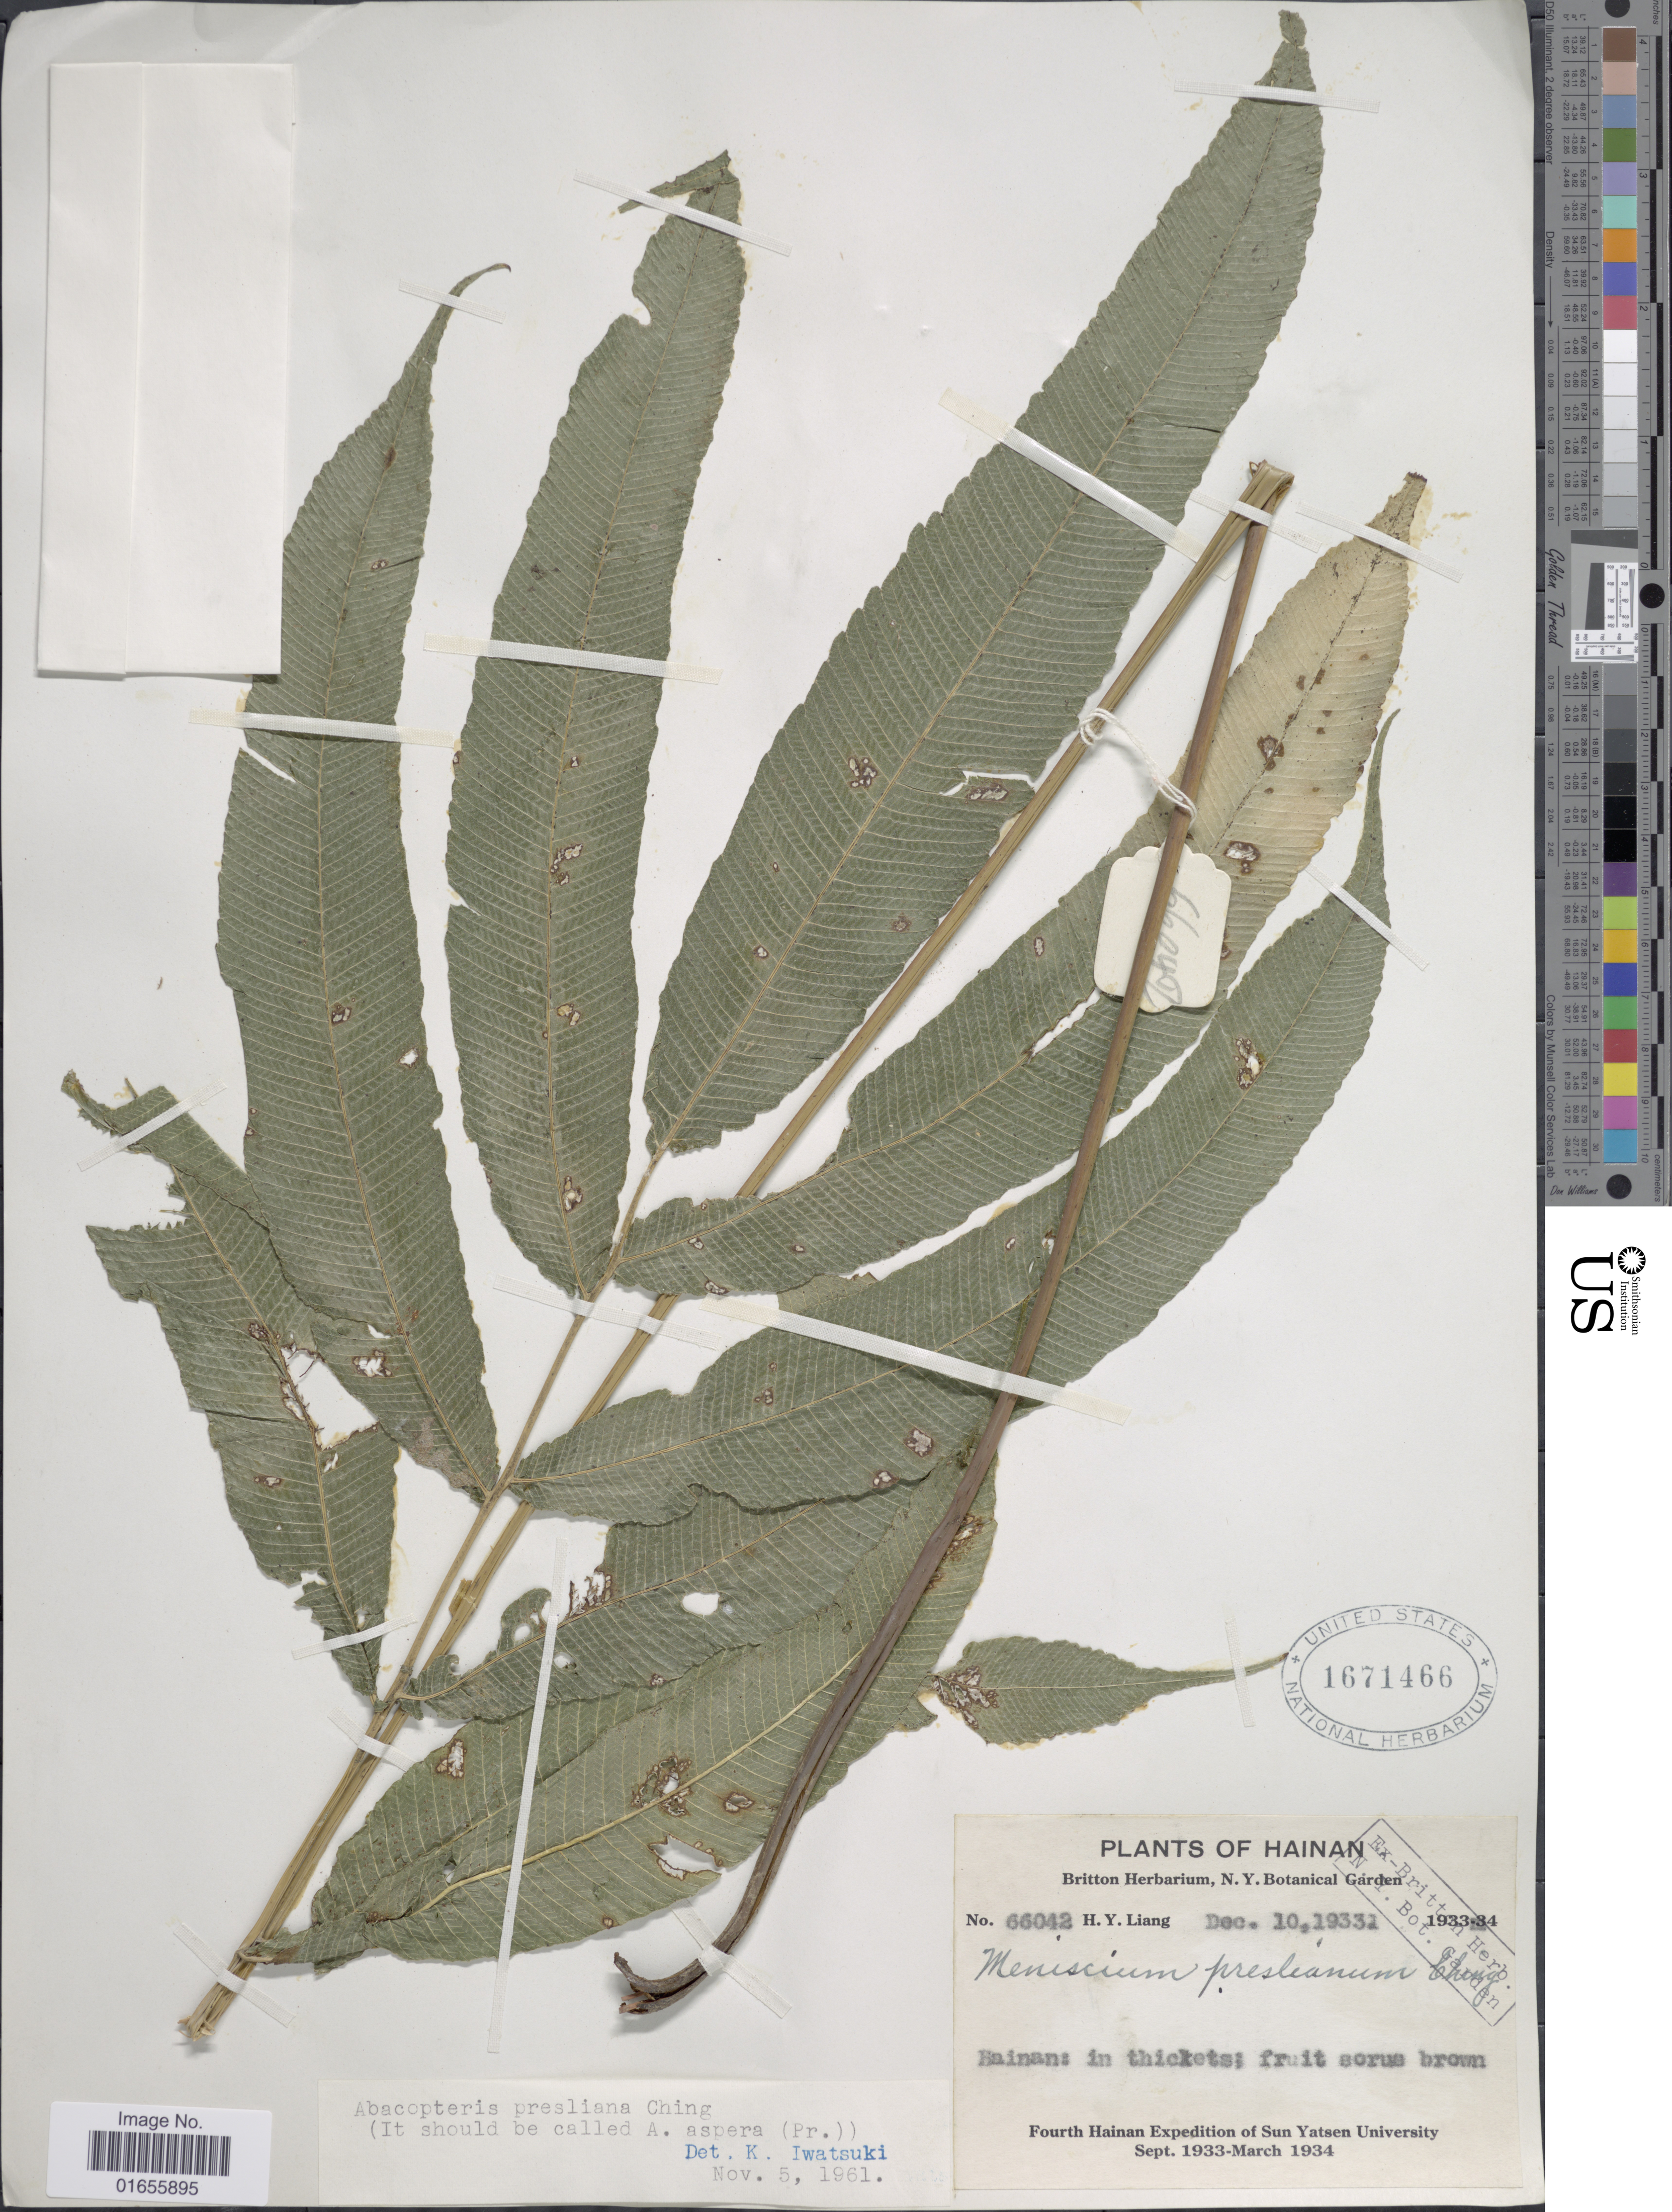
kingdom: Plantae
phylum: Tracheophyta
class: Polypodiopsida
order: Polypodiales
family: Thelypteridaceae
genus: Pronephrium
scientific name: Pronephrium asperum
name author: (C. Presl) Holttum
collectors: H. Y. Liang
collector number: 66042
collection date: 1931-12-10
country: China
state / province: Hainan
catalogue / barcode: US 1671466